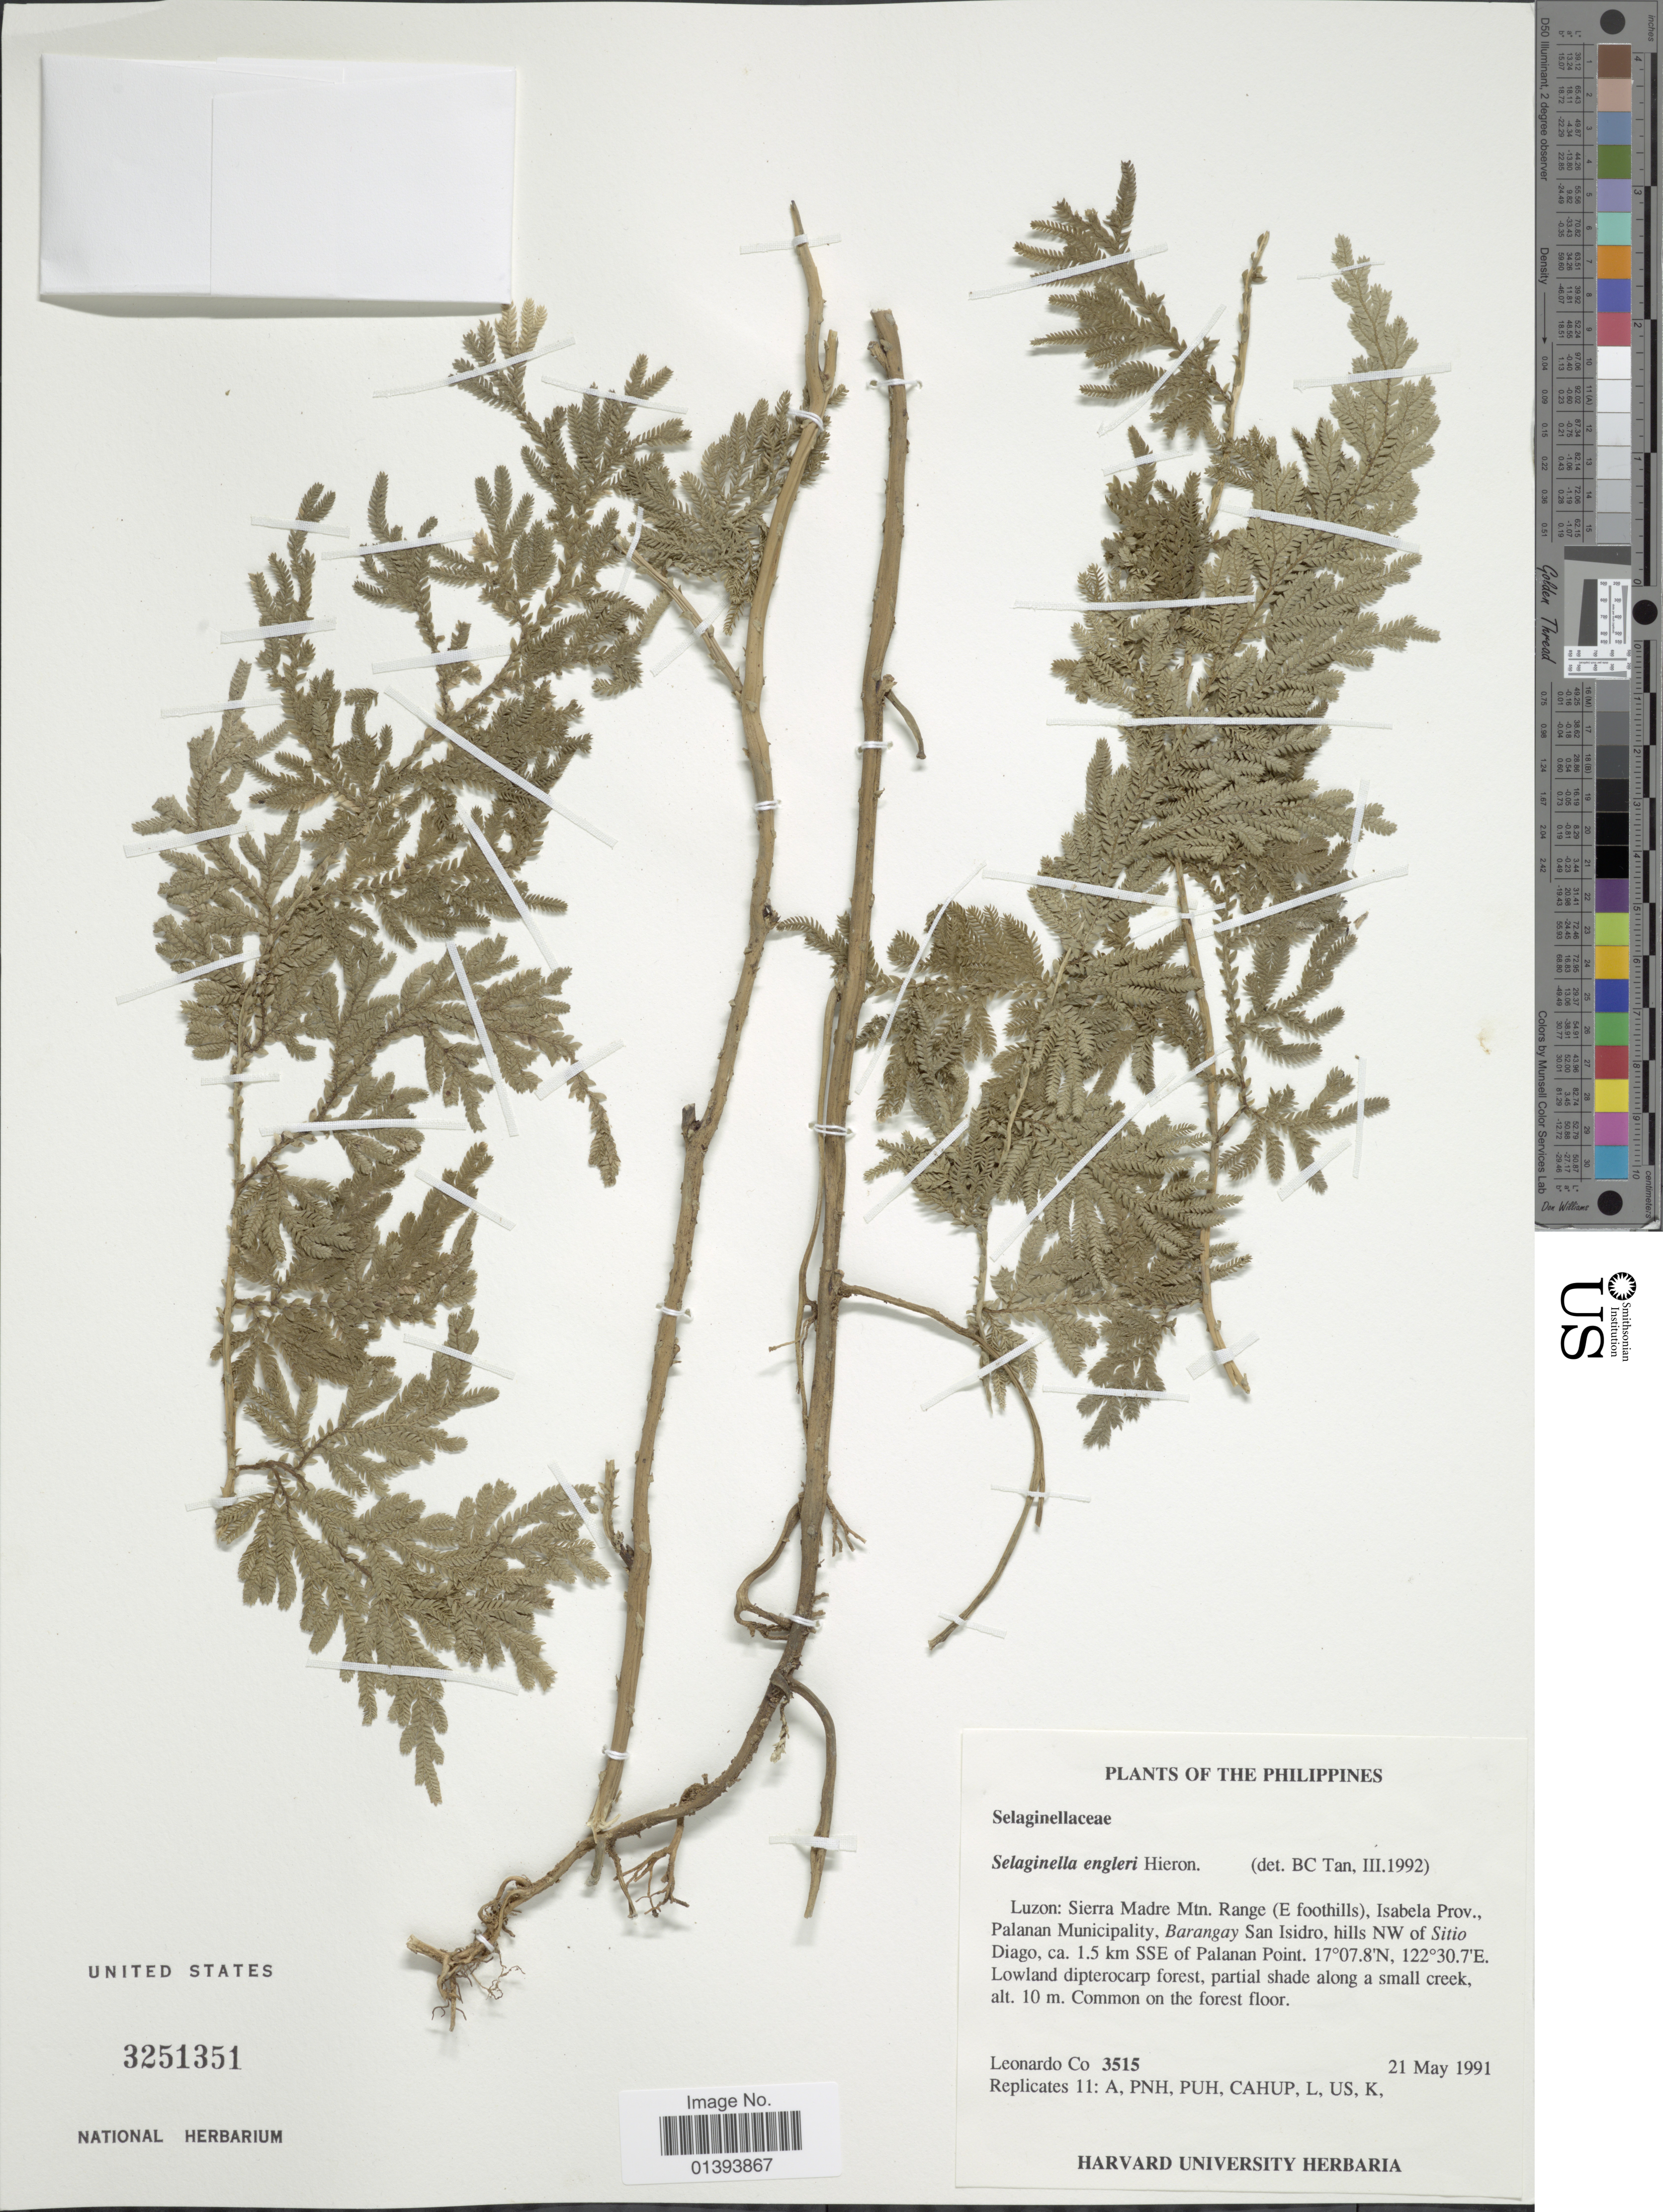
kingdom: Plantae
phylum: Tracheophyta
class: Lycopodiopsida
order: Selaginellales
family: Selaginellaceae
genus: Selaginella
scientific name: Selaginella engleri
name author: Hieron.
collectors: L. Co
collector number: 3515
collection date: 1991-05-21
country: Philippines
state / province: Central Luzon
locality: Luzon: Sierra Madre Mtn. Range( E foothills), Isabela Prov., Palanan Municipality, Barangay San Isidro, hills NW of Sitio Diago, ca. 1.5km SSE of Palanan Point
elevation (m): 10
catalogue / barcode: US 3251351